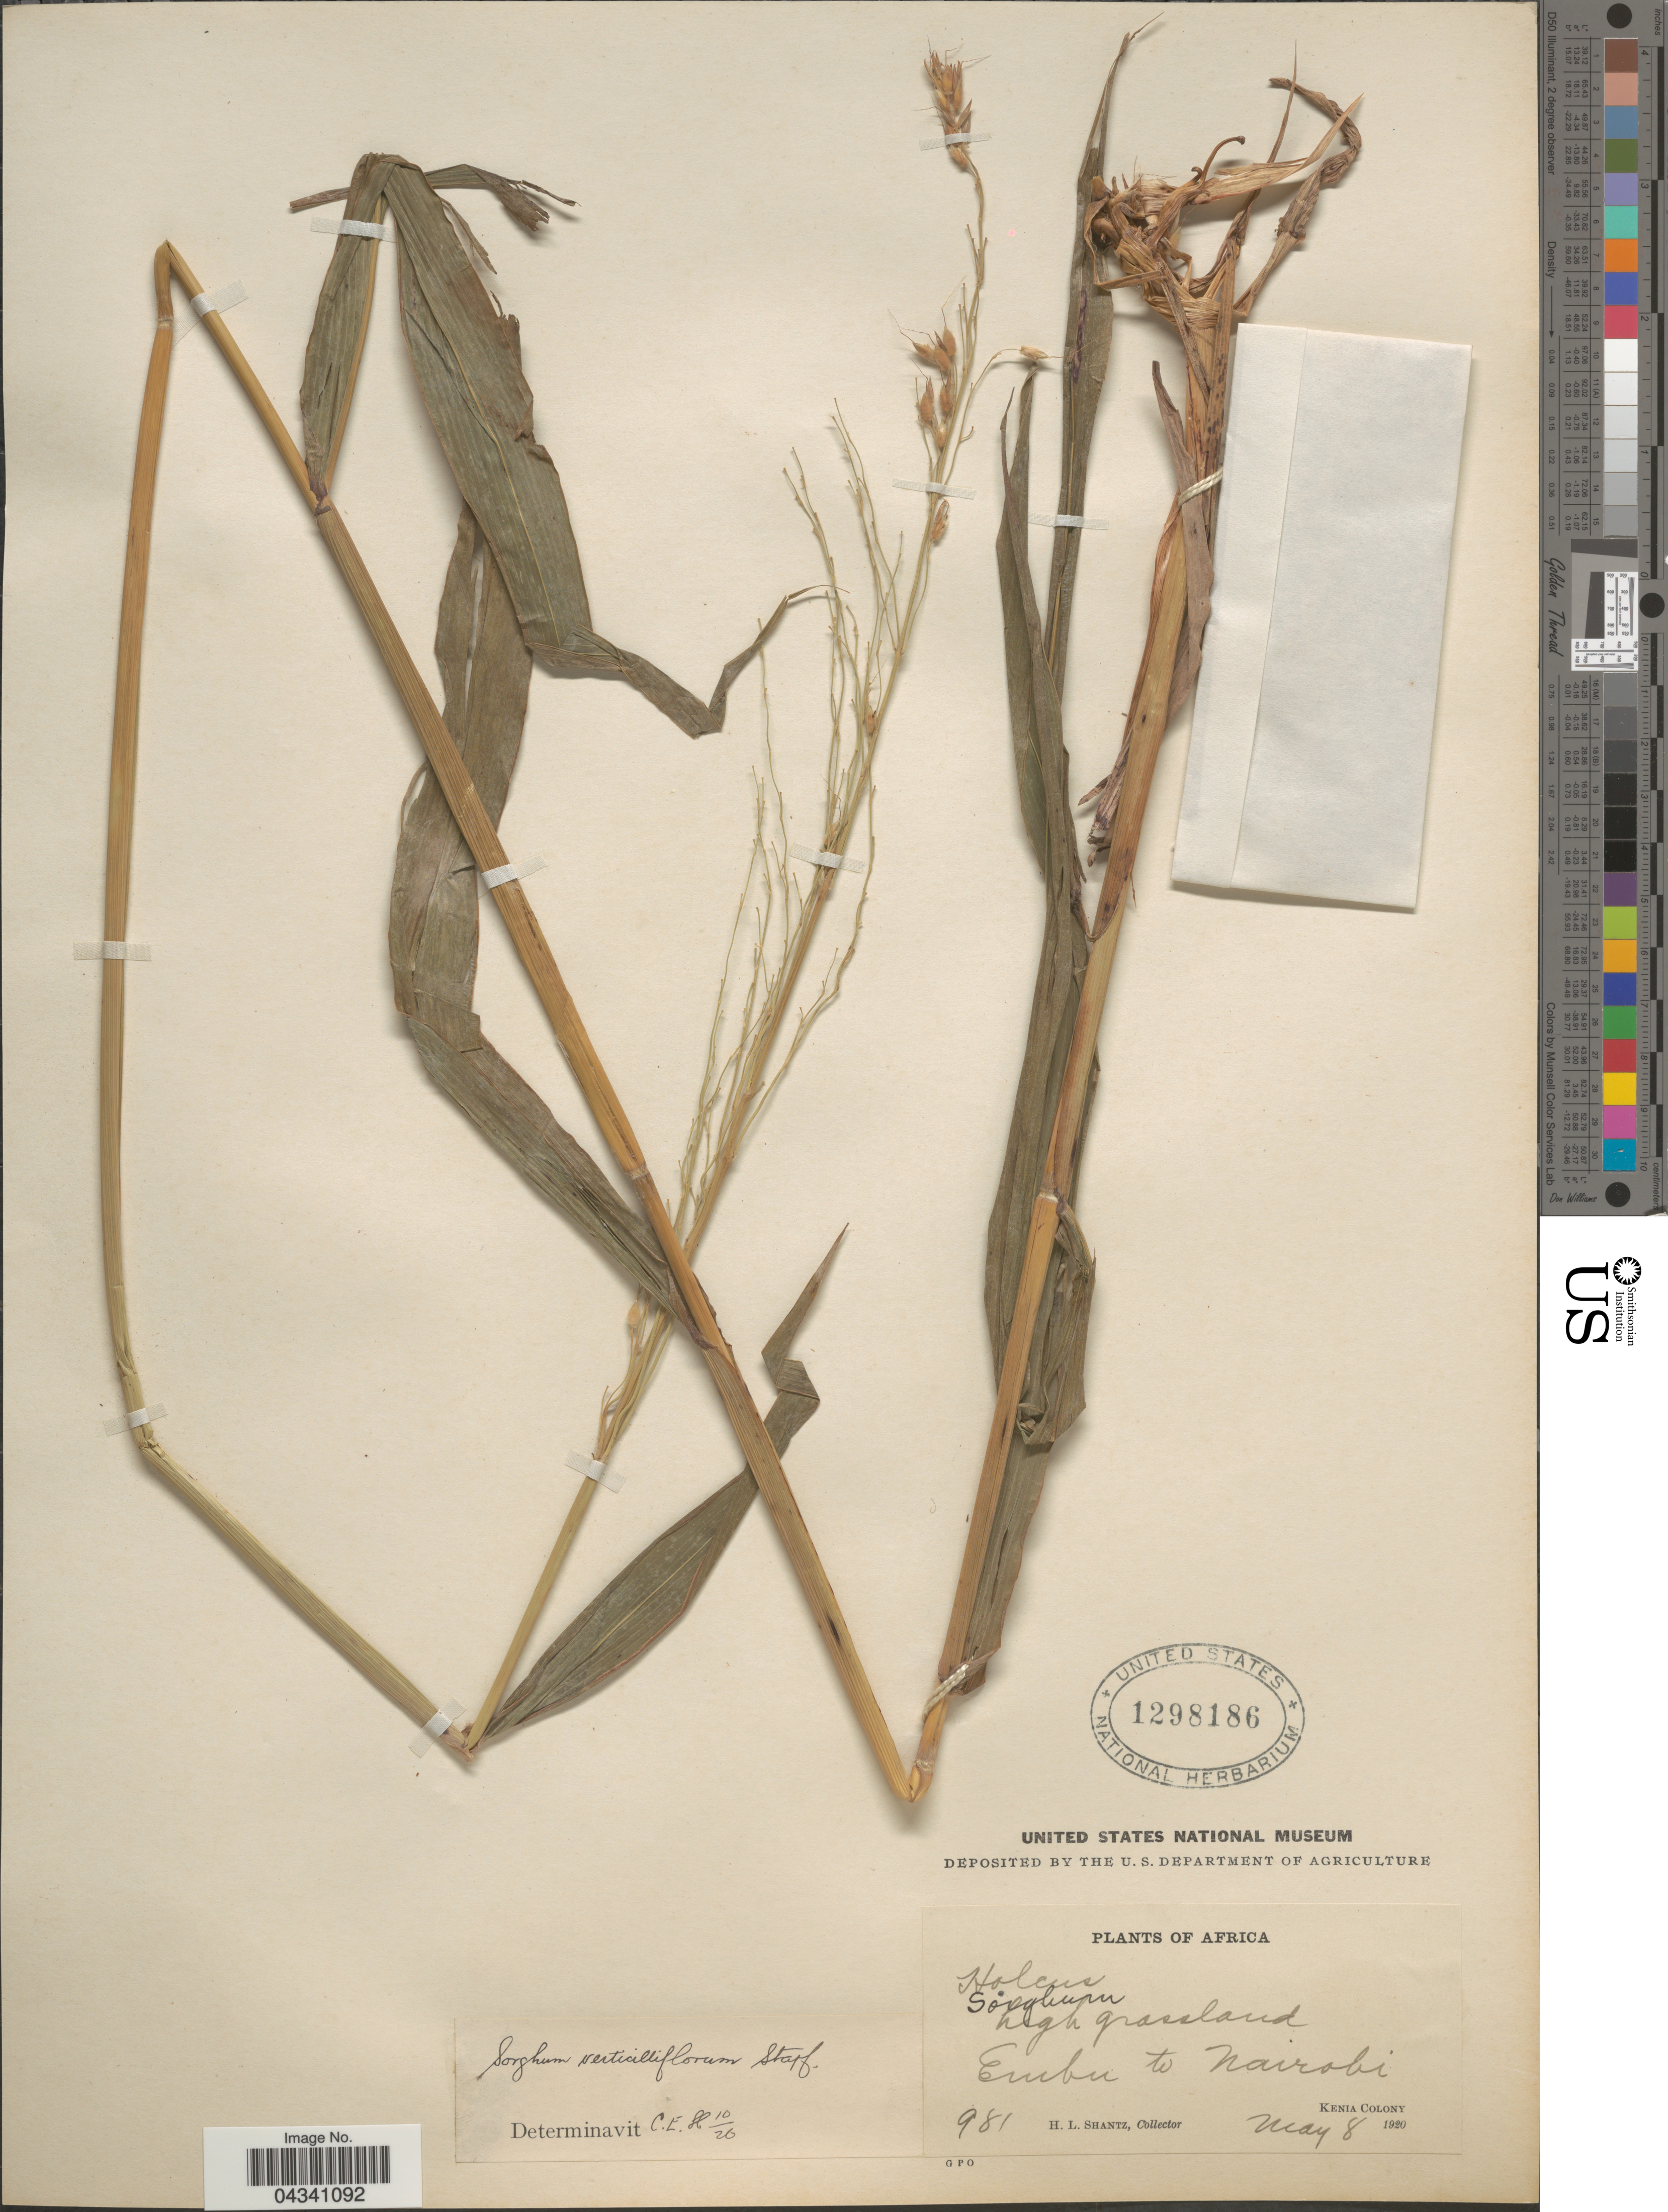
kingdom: Plantae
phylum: Tracheophyta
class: Liliopsida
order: Poales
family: Poaceae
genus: Sorghum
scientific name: Sorghum arundinaceum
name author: (Desv.) Stapf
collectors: H. Shantz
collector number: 981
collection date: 1920-05-08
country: Kenya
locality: Embu to Nairobi. Kenia Colony.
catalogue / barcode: US 1298186